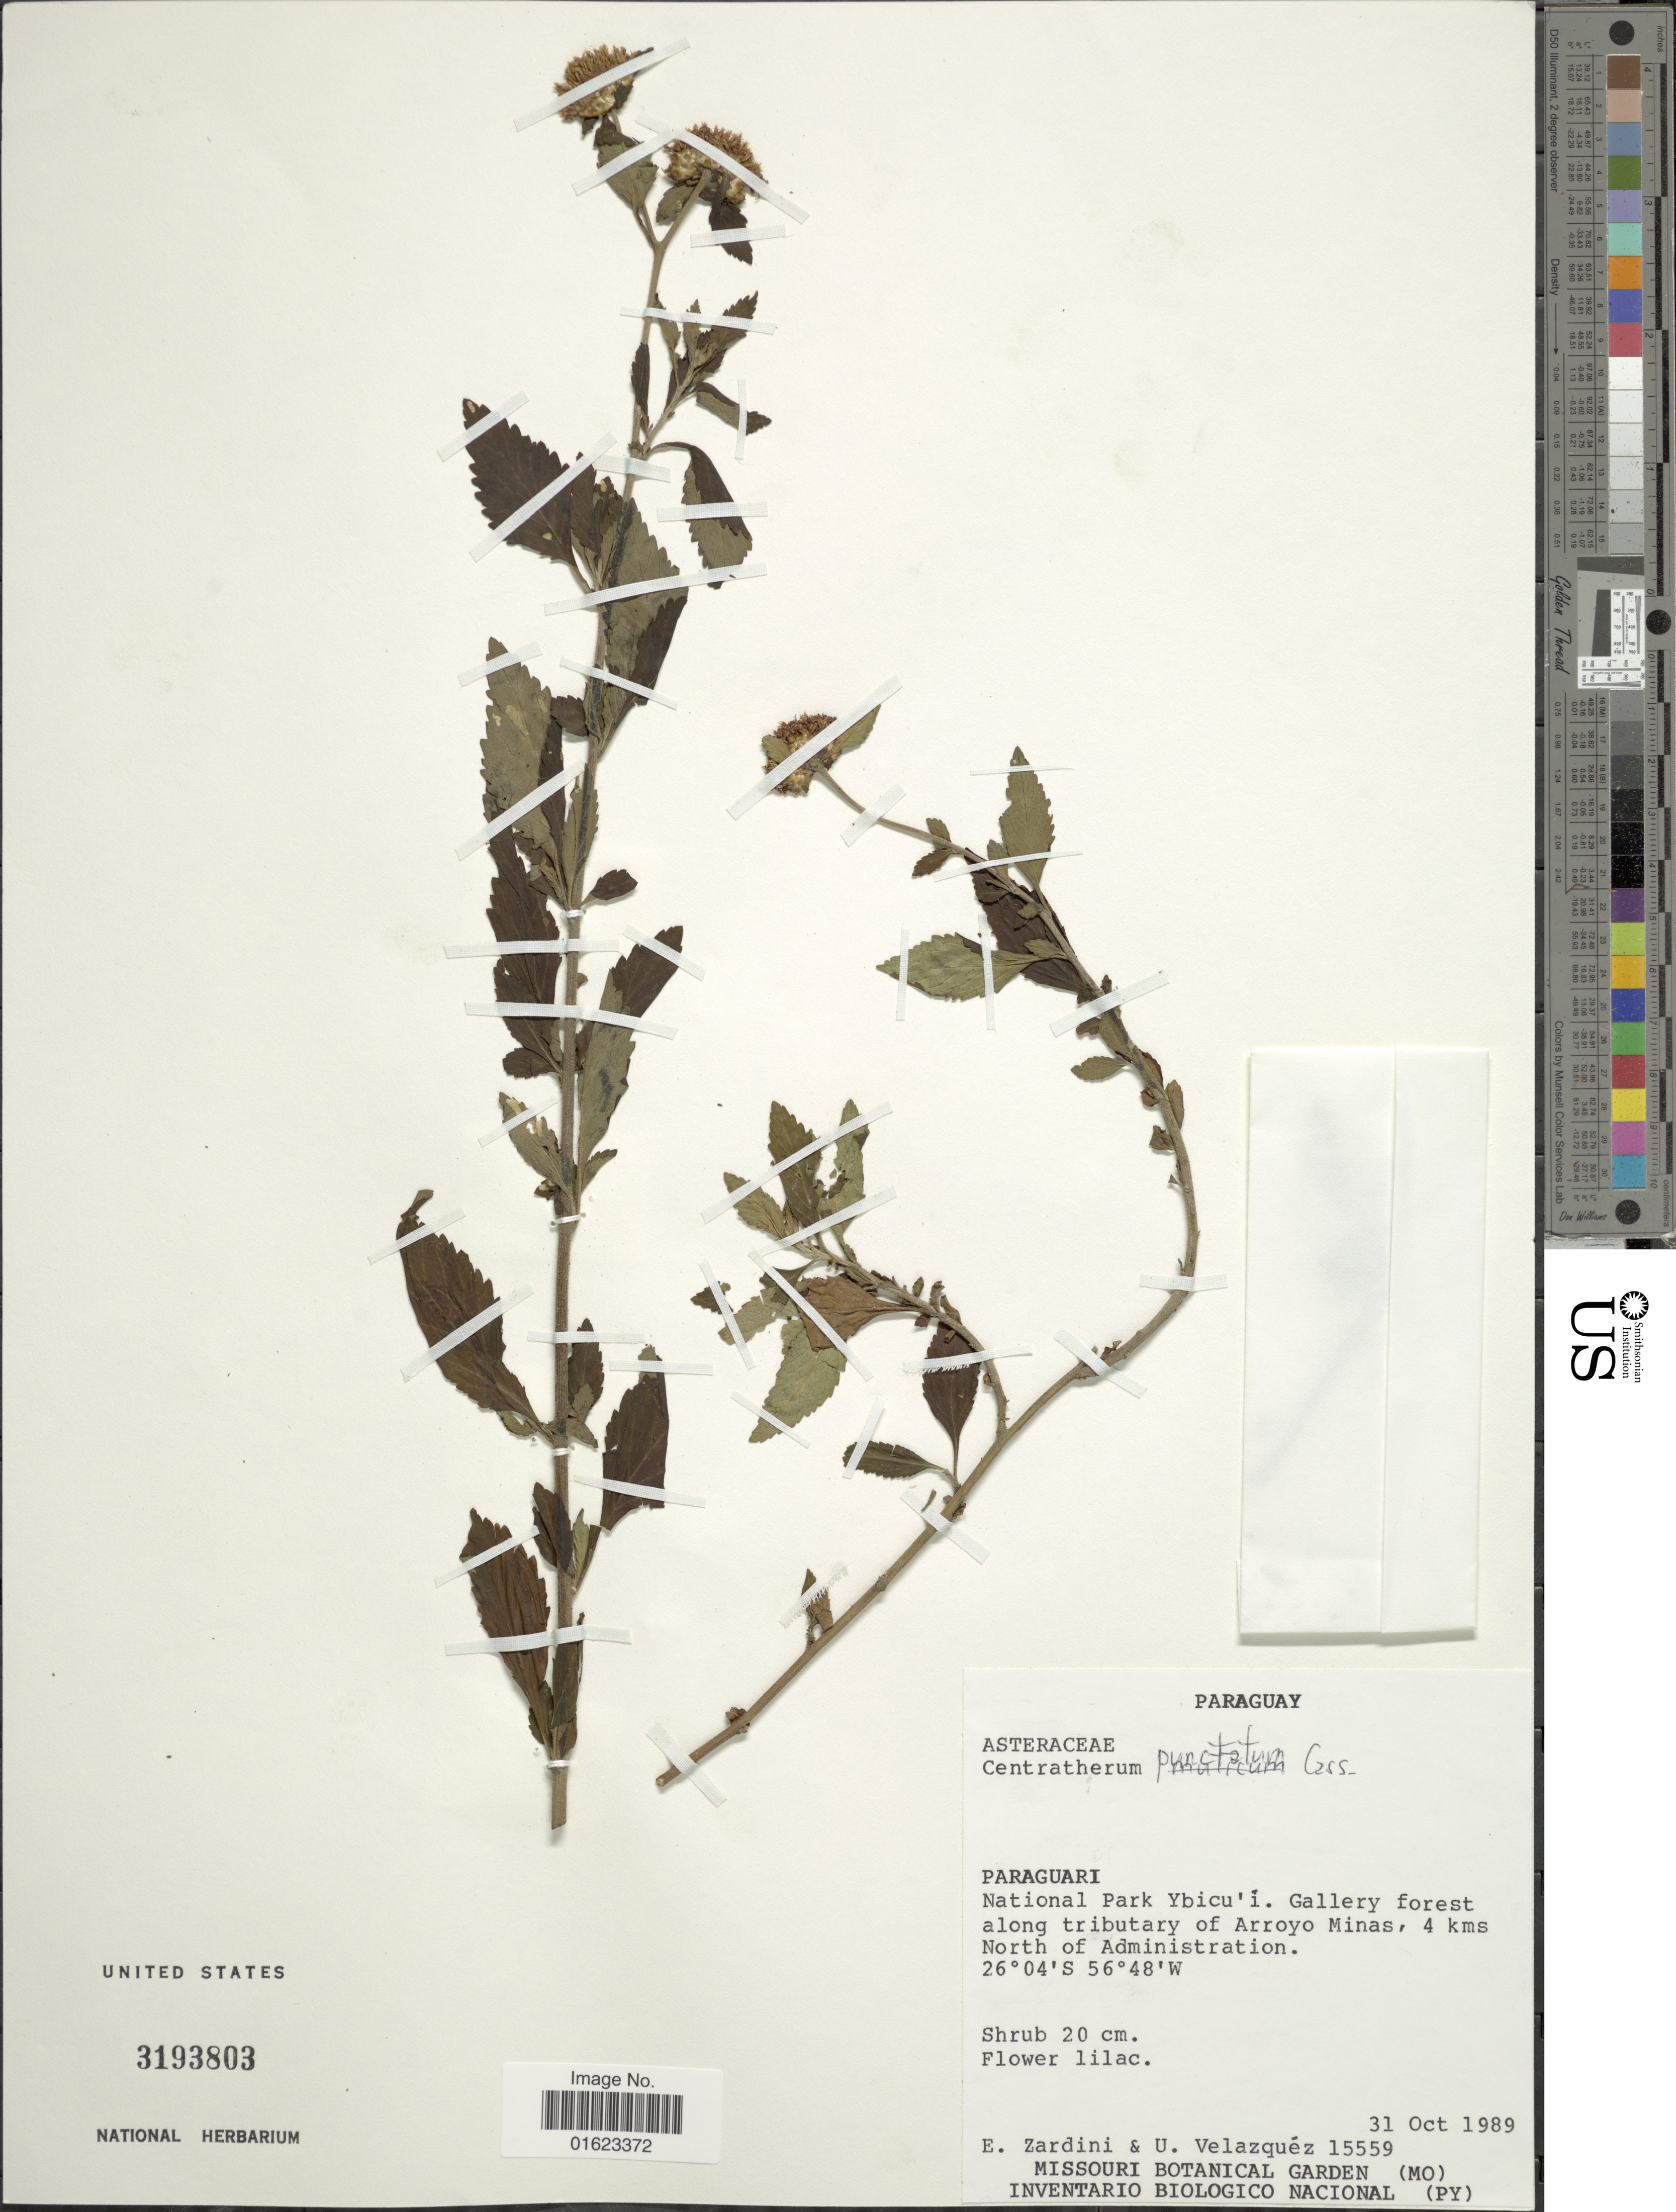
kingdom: Plantae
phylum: Tracheophyta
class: Magnoliopsida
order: Asterales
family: Asteraceae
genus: Centratherum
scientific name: Centratherum punctatum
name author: Cass.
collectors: E. M. Zardini & U. Velázquez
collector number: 15559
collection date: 1989-10-31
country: Paraguay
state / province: Paraguari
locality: Paraguari, National Park Ybicu'i . Gallery forest along tributary of Arroyo Minas , 4 kms North of Administrartion.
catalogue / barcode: US 3193803